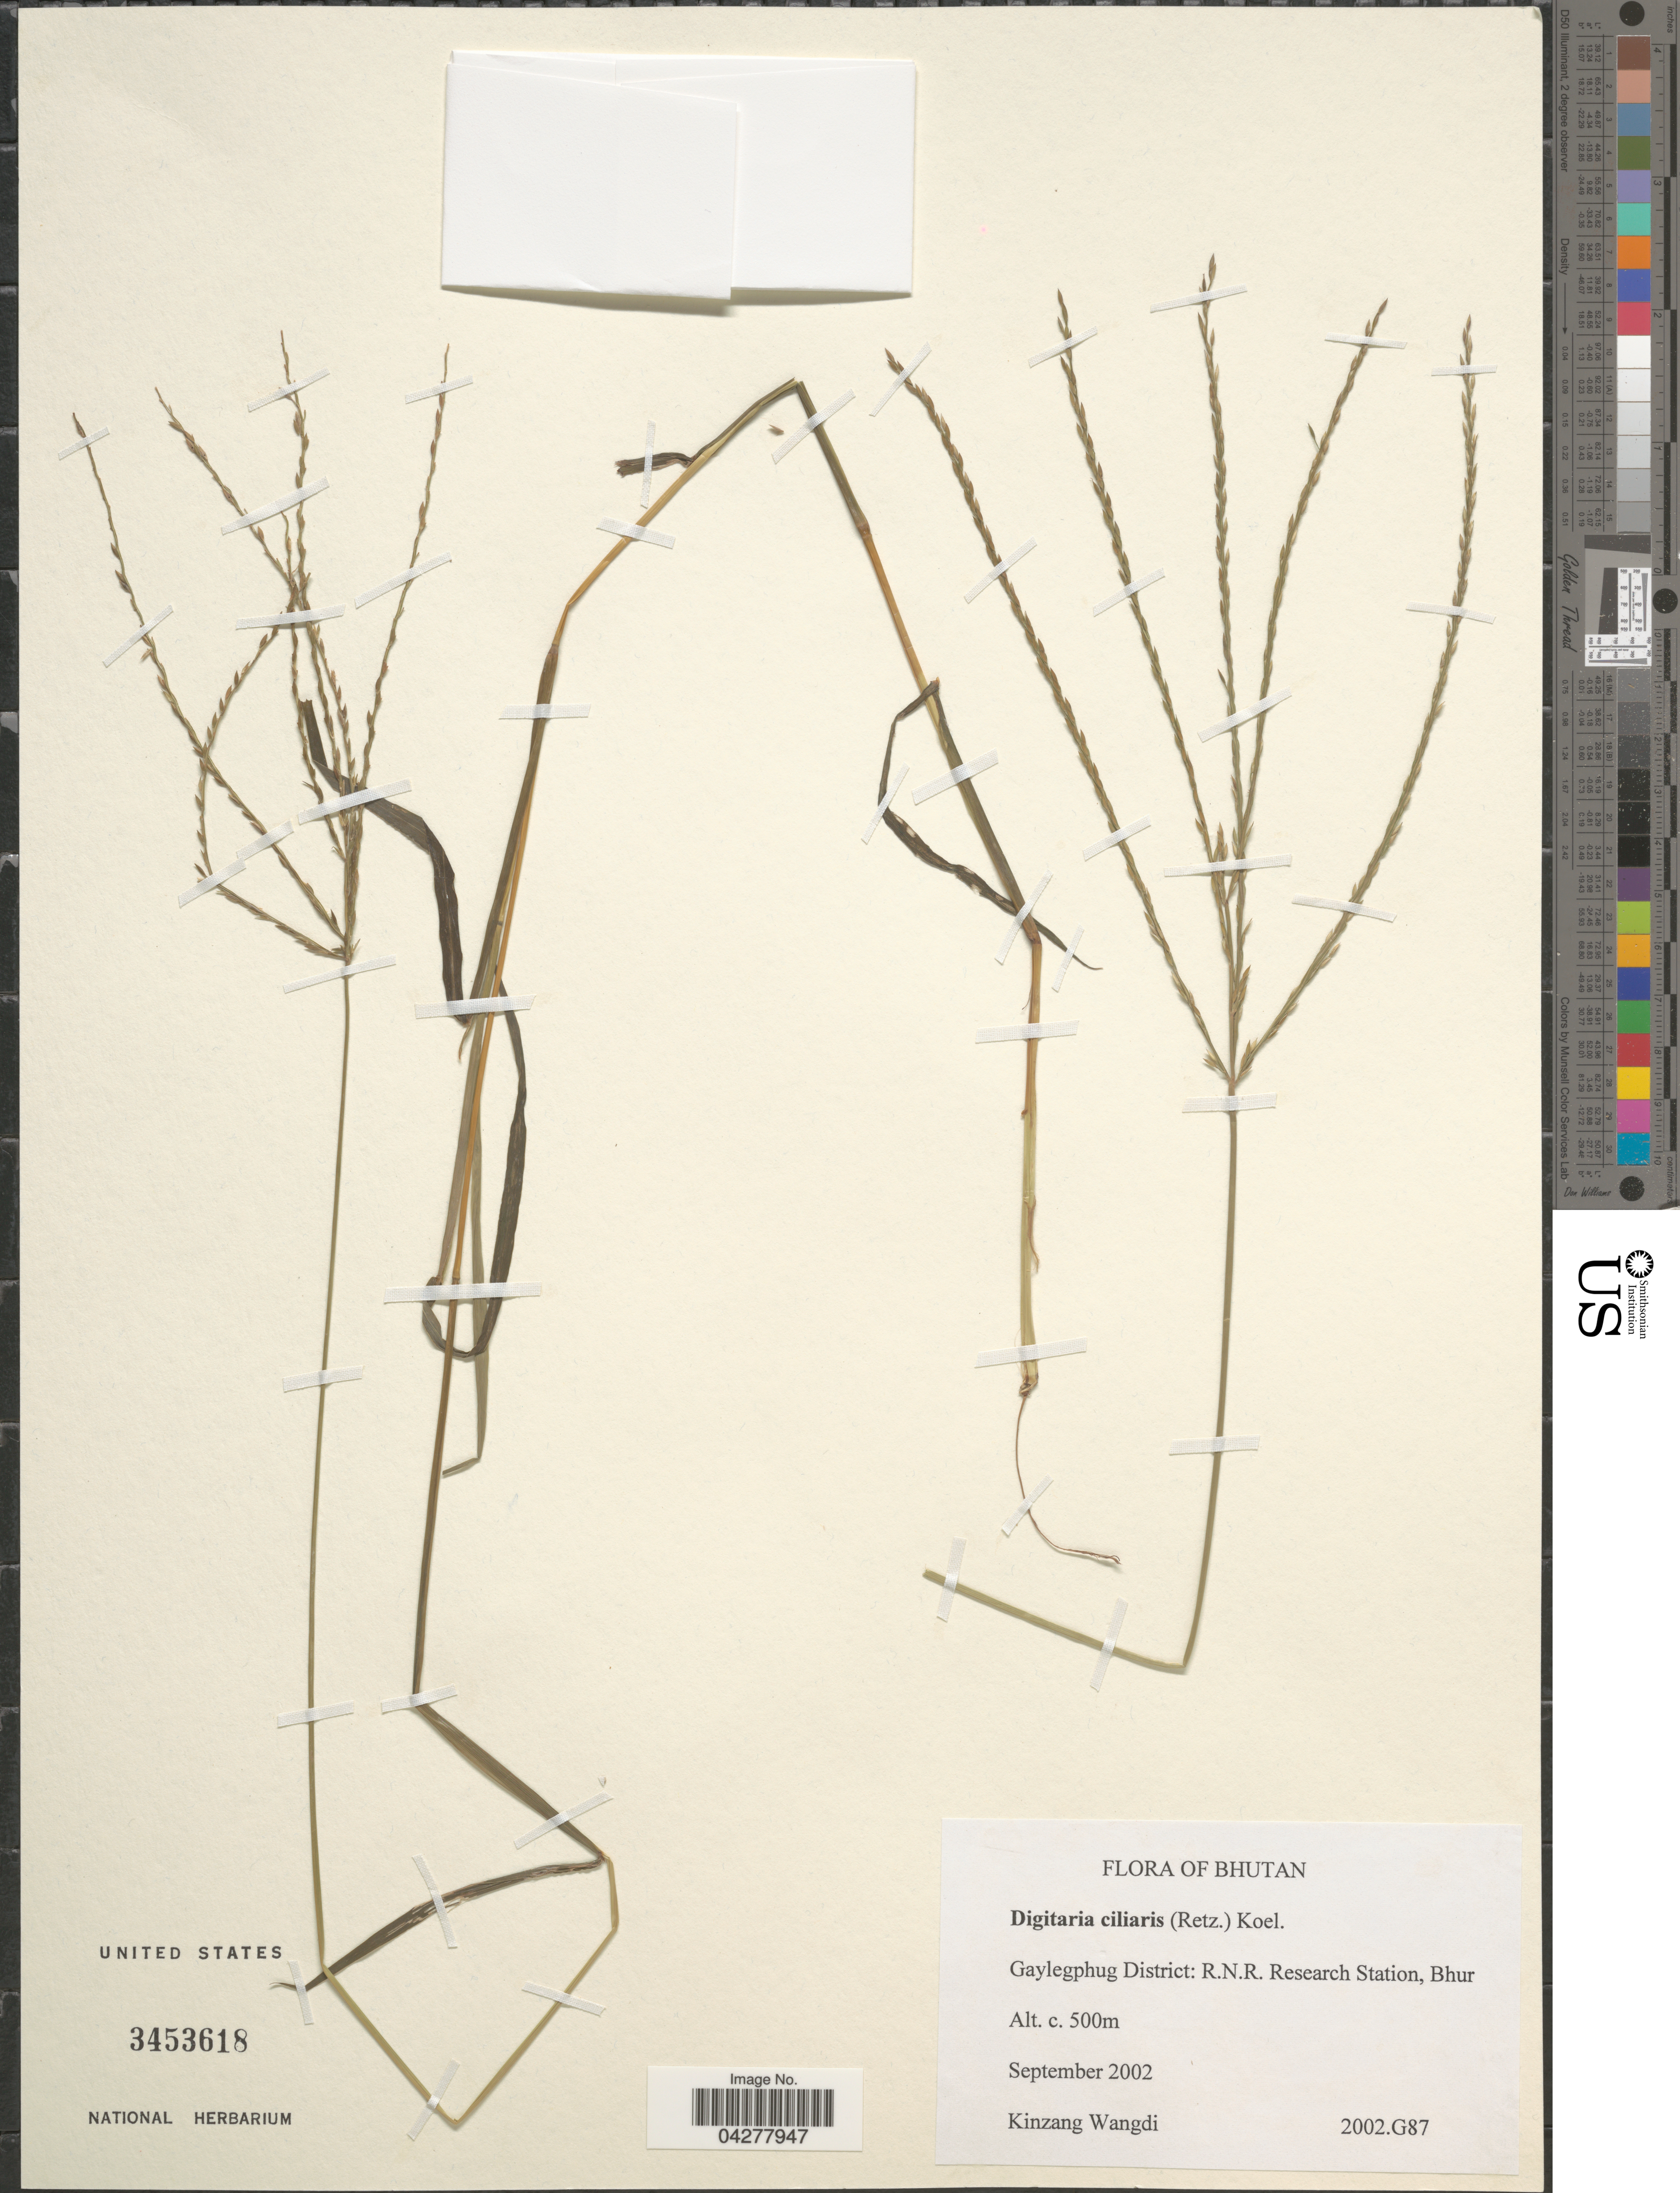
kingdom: Plantae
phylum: Tracheophyta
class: Liliopsida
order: Poales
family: Poaceae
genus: Digitaria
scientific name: Digitaria ciliaris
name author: (Retz.) Koeler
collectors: K. Wangdi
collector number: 2002.G87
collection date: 2002-09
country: Bhutan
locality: Gaylegphug District: R.N.R. Research Station, Bhur.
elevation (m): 500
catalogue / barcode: US 3453618